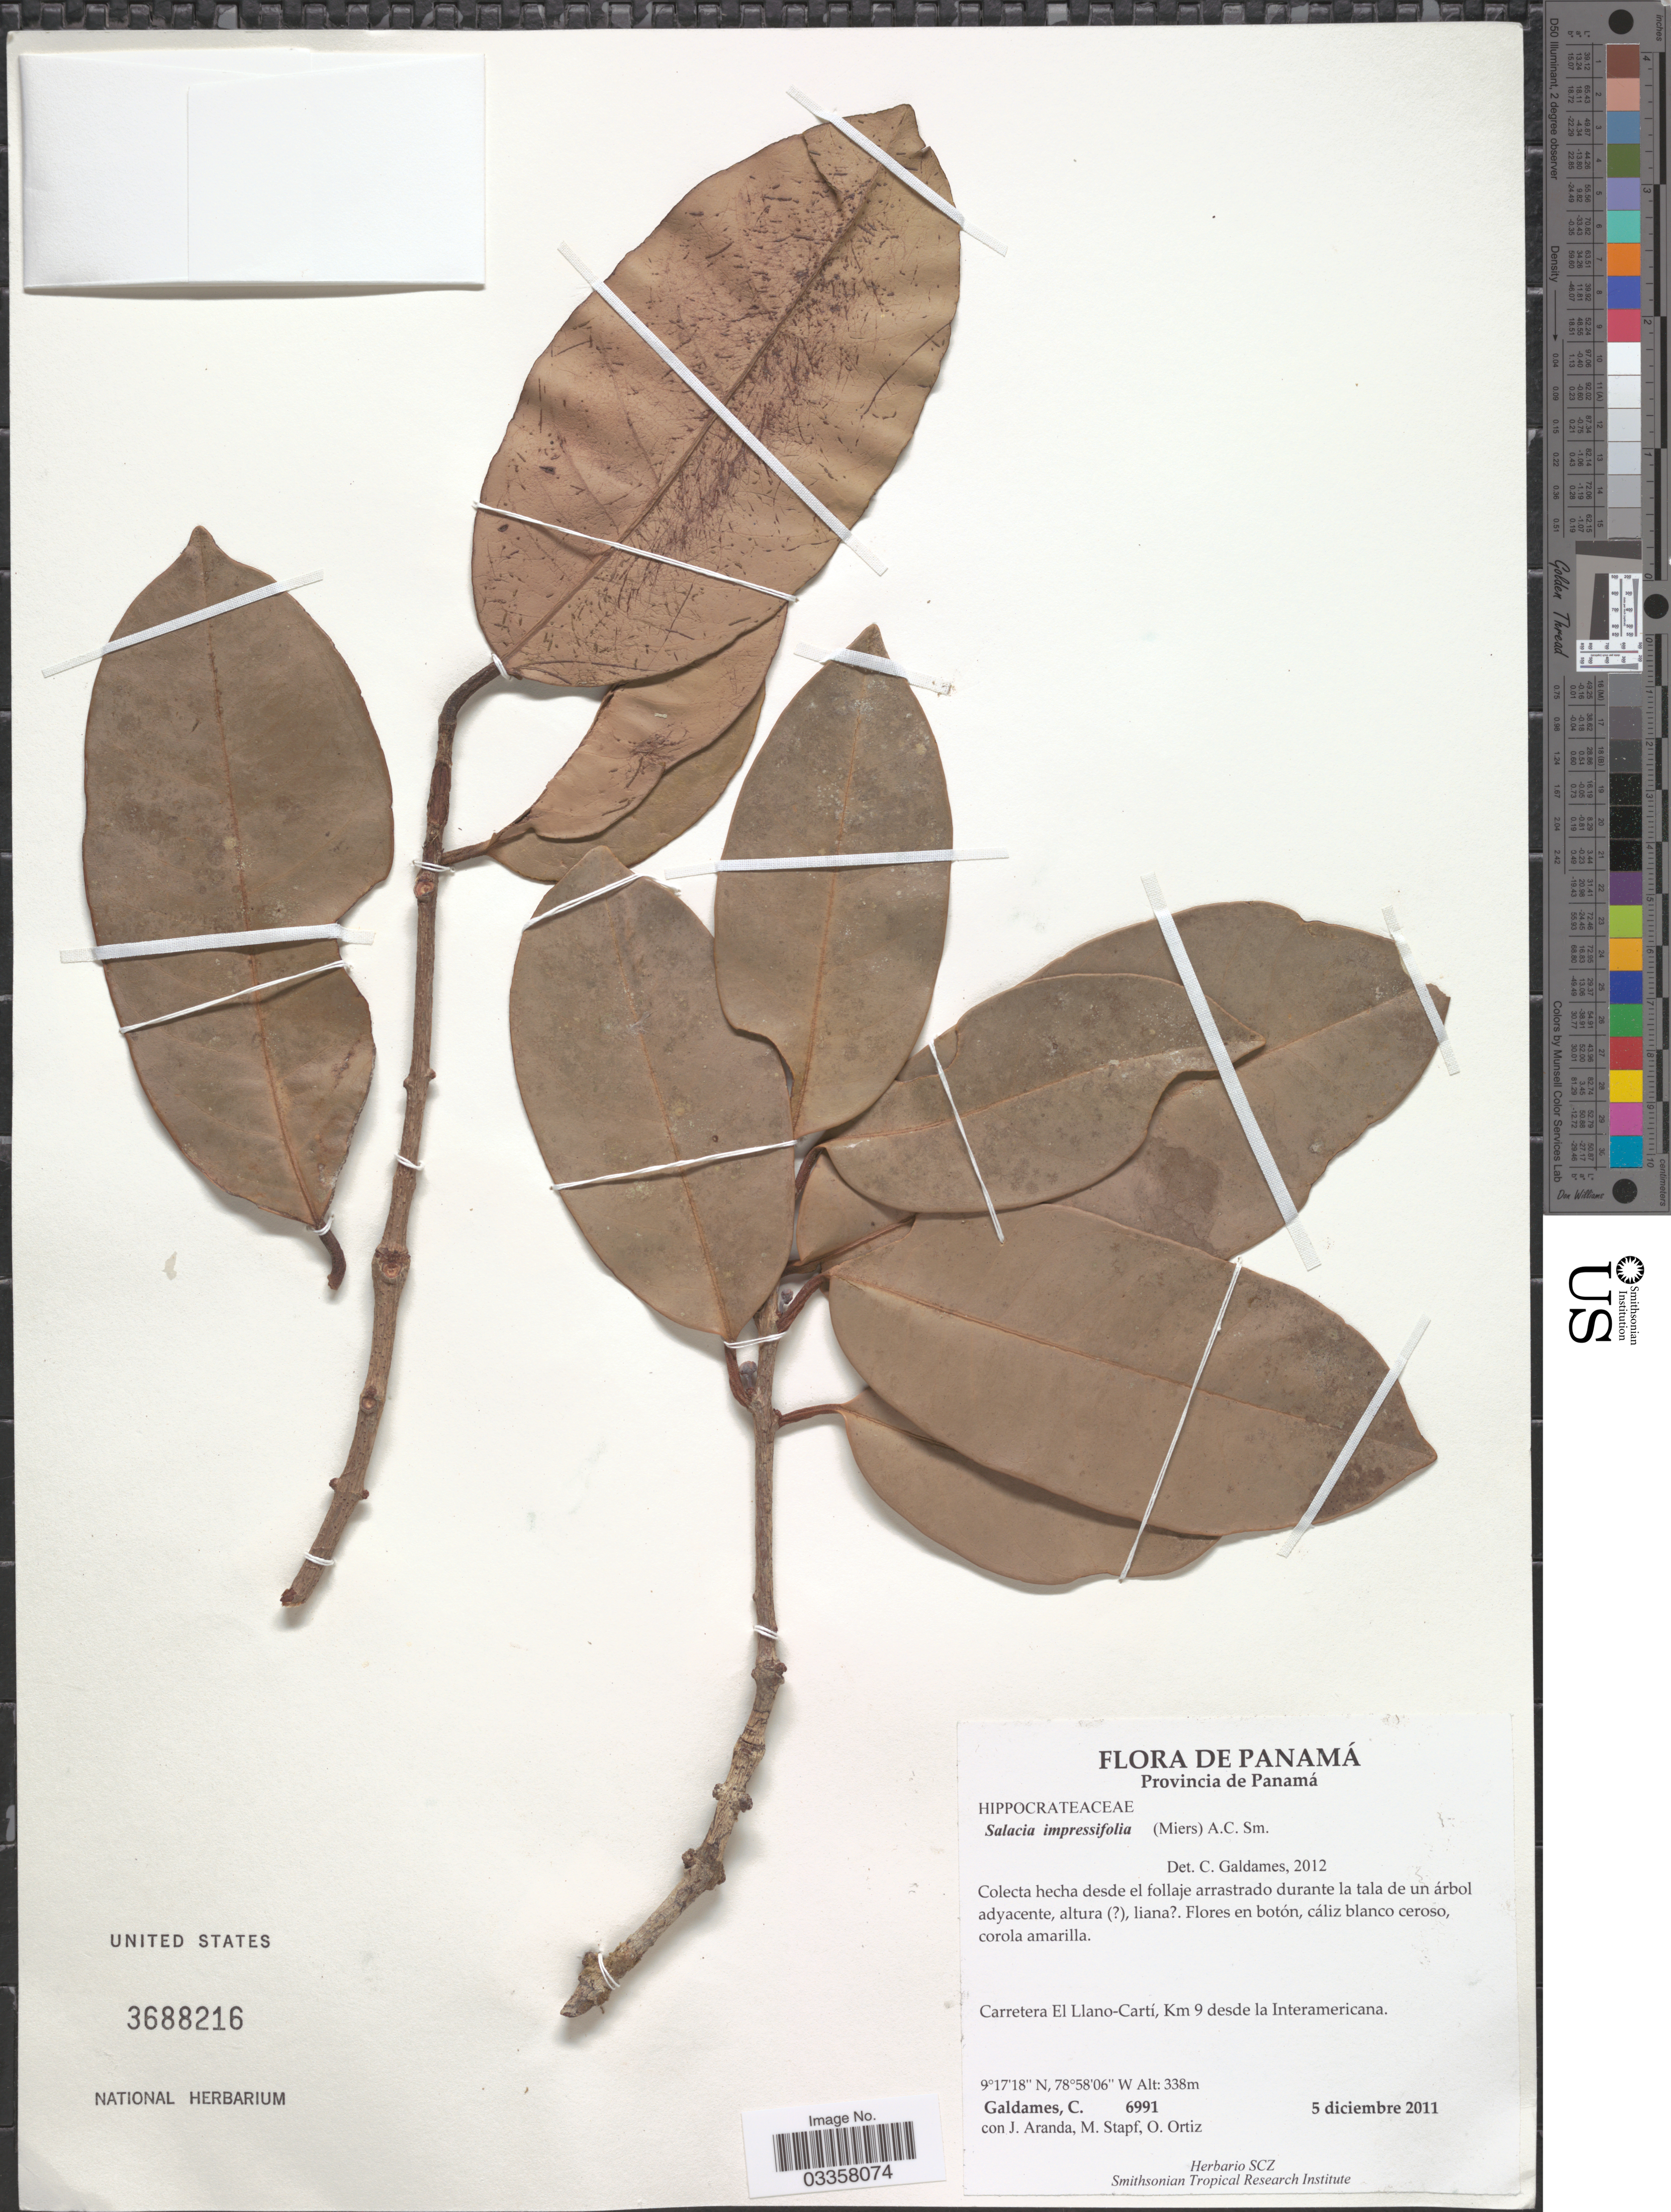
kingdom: Plantae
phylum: Tracheophyta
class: Magnoliopsida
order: Celastrales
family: Celastraceae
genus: Salacia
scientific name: Salacia impressifolia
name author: (Miers) A.C. Sm.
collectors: C. Galdames, J. Aranda, M. Stapf & O. O. Ortiz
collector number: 6991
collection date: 2011-12-05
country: Panama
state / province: Panamá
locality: Carretera El Llano-Cartí, Km 9 desde la Interamericana.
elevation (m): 338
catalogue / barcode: US 3688216